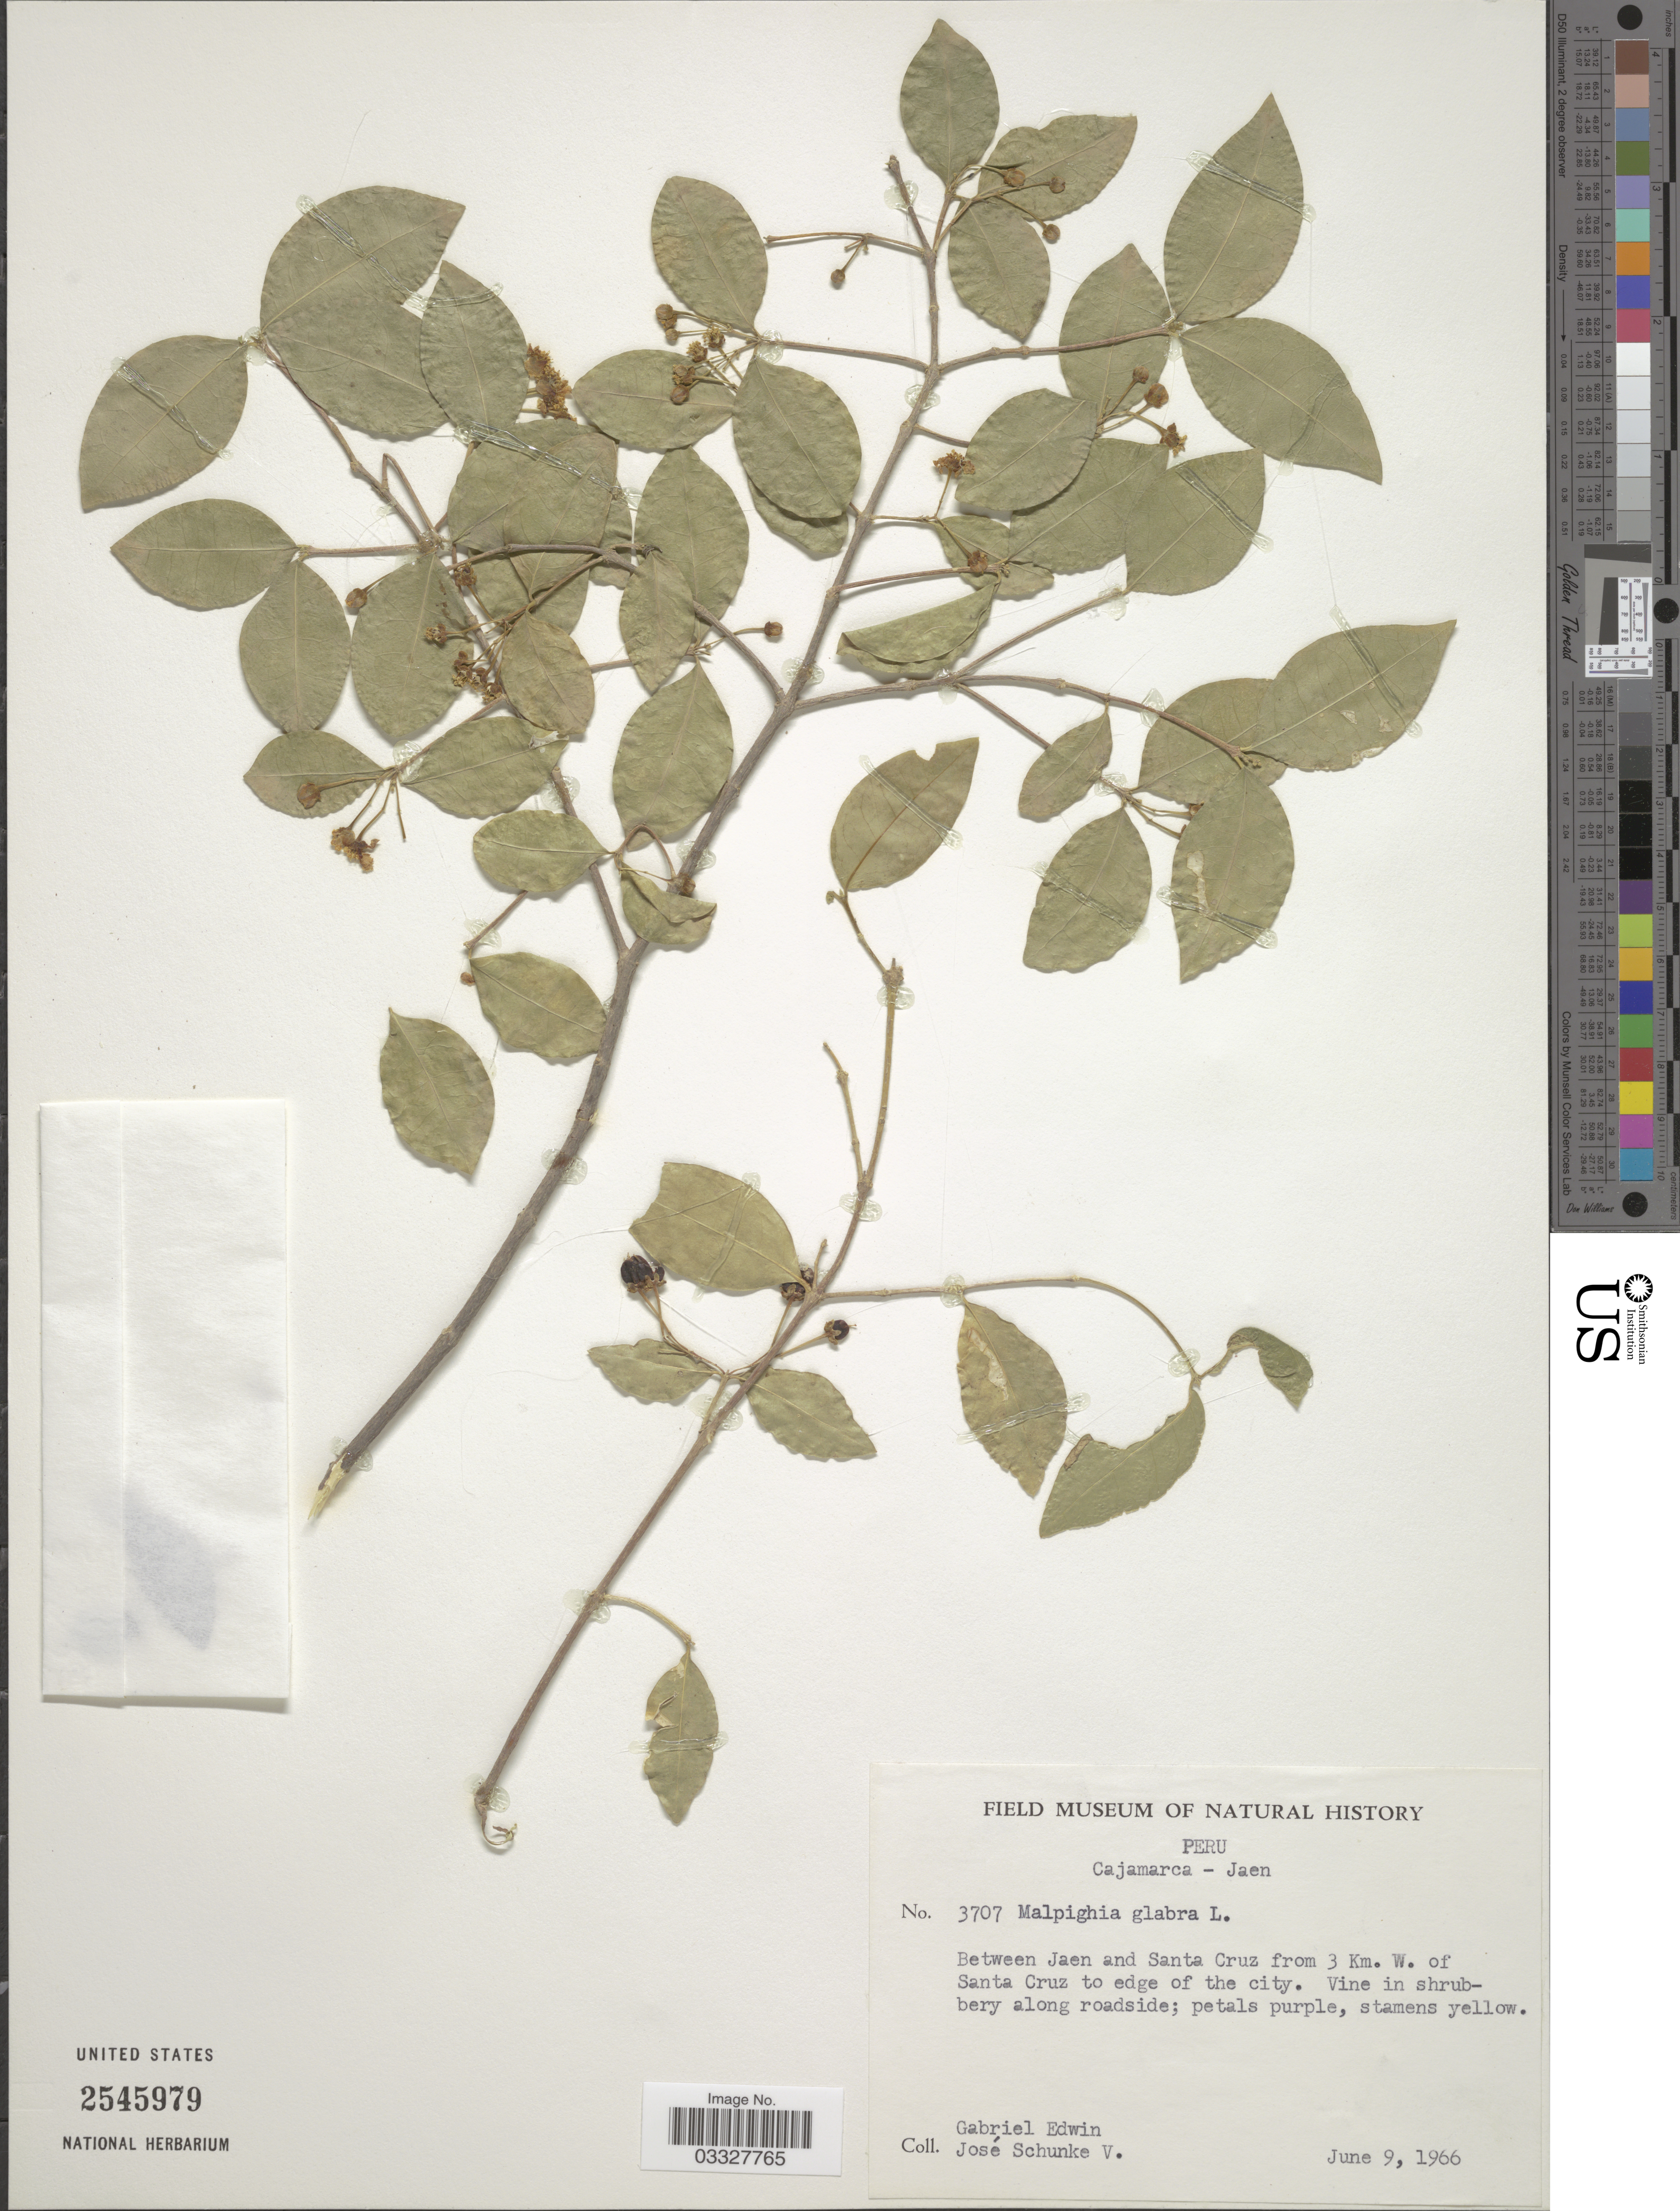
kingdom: Plantae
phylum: Tracheophyta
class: Magnoliopsida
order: Malpighiales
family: Malpighiaceae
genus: Malpighia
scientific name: Malpighia glabra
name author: L.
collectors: G. Edwin & J. Schunke Vigo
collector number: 3707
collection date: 1966-06-09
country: Peru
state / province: Cajamarca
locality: Cajamarca - Jaen. Between Jaen and Santa Cruz from 3 Km. W. of Santa Cruz to edge of the city.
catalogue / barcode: US 2545979